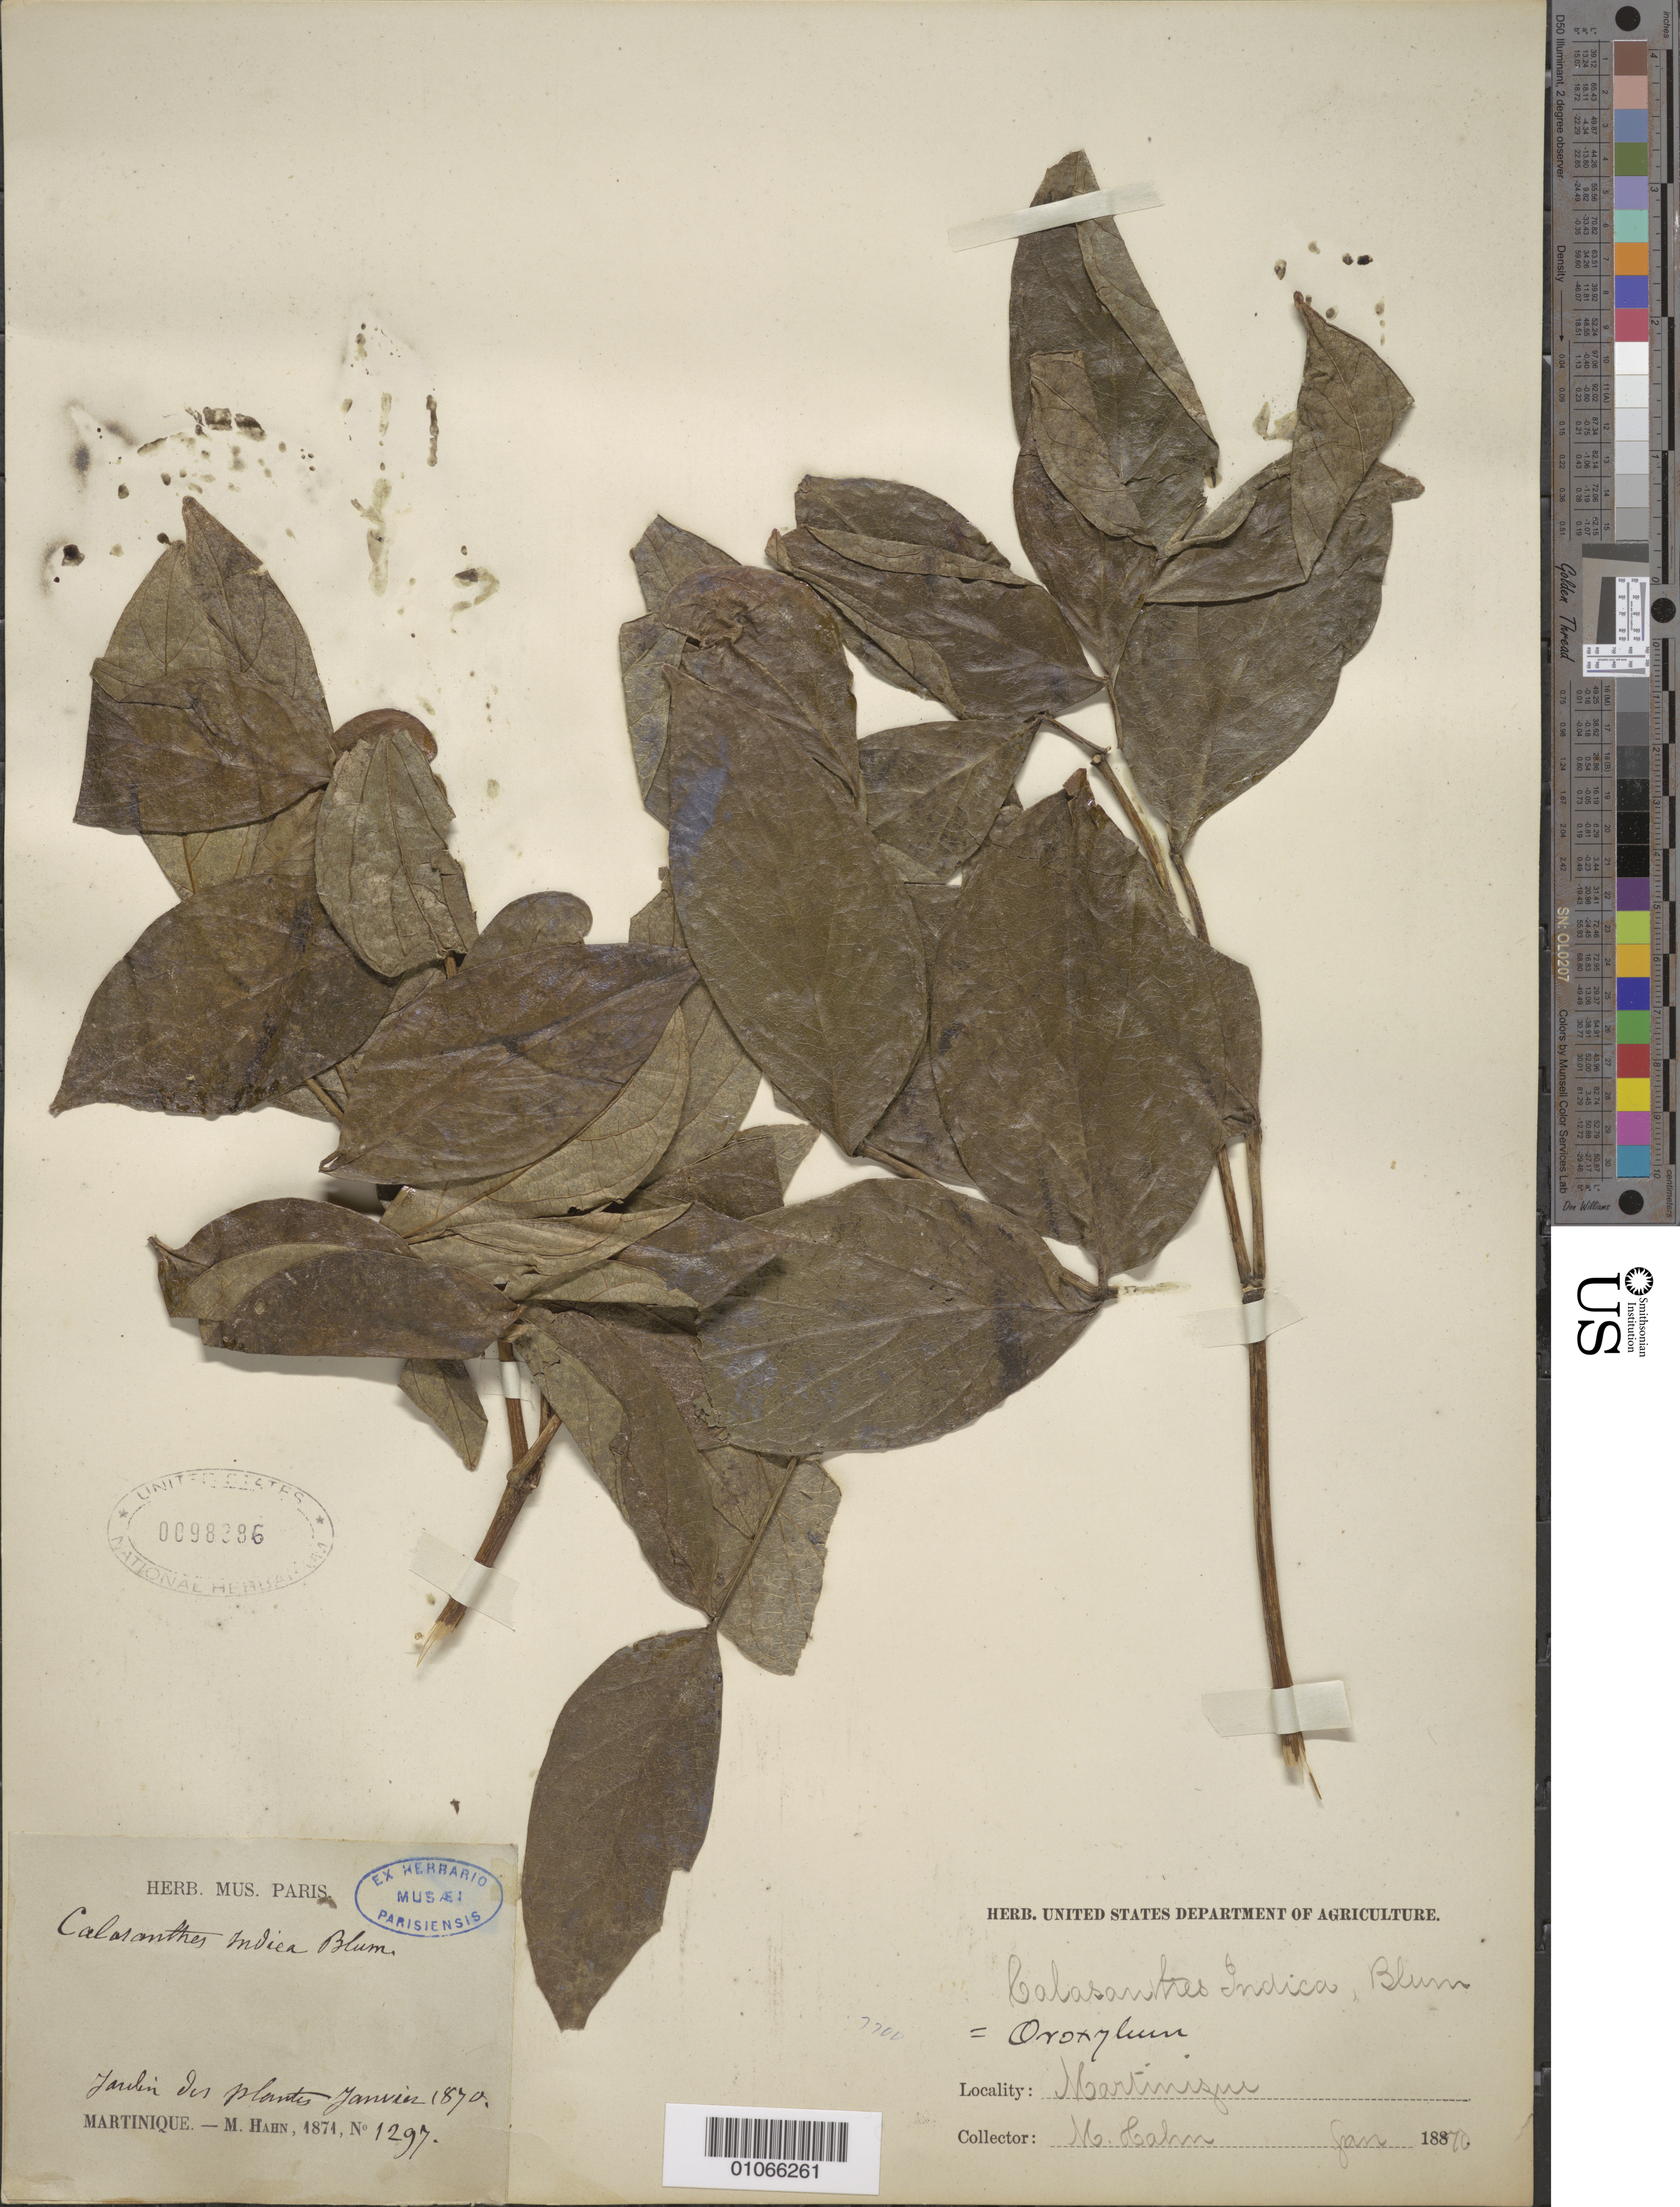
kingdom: Plantae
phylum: Tracheophyta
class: Magnoliopsida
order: Lamiales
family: Bignoniaceae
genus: Oroxylum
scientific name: Oroxylum indicum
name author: (L.) Kurz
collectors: M. Hahn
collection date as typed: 01 Jan 1870 to 31 Jan 1870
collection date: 1870-01-01/1870-01-31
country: Martinique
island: Martinique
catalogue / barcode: US 98386